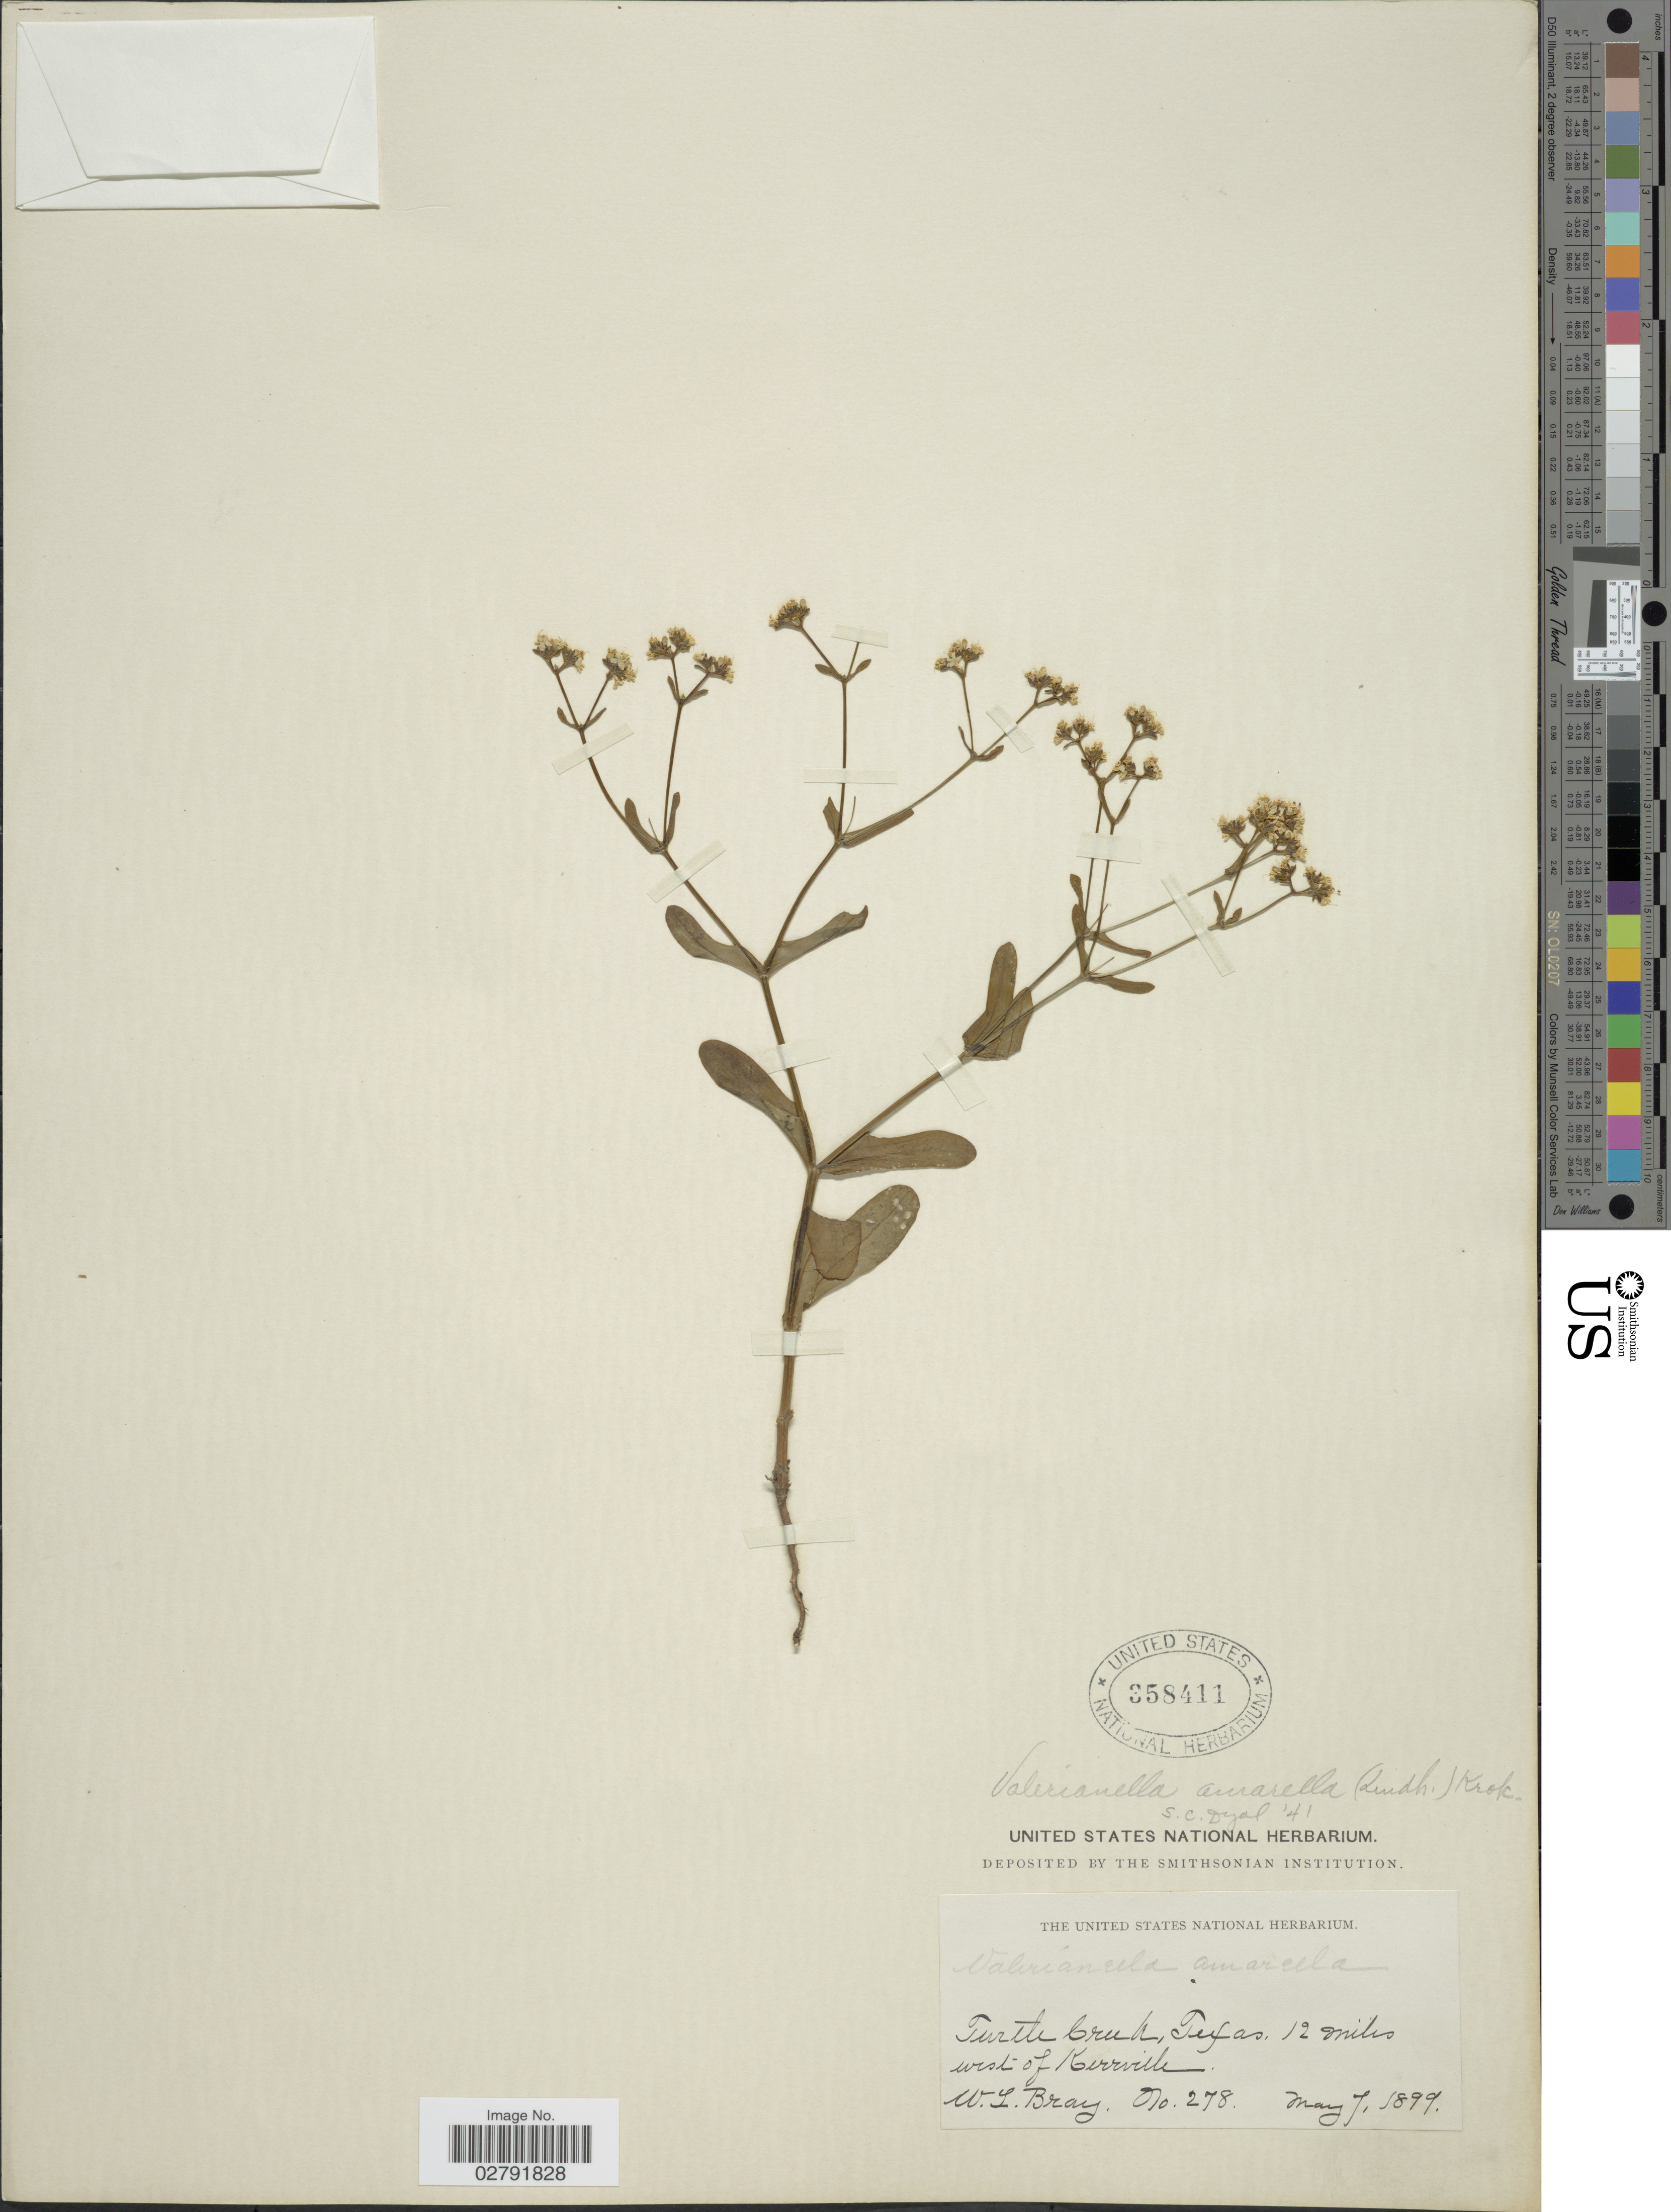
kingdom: Plantae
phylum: Tracheophyta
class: Magnoliopsida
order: Dipsacales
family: Caprifoliaceae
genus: Valerianella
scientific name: Valerianella amarella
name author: (Lindl. ex Engelm.) Krok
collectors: W. L. Bray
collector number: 278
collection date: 1899-05-07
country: United States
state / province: Texas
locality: Turtle Creek, 12 miles west of Kerrville.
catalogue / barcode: US 358411